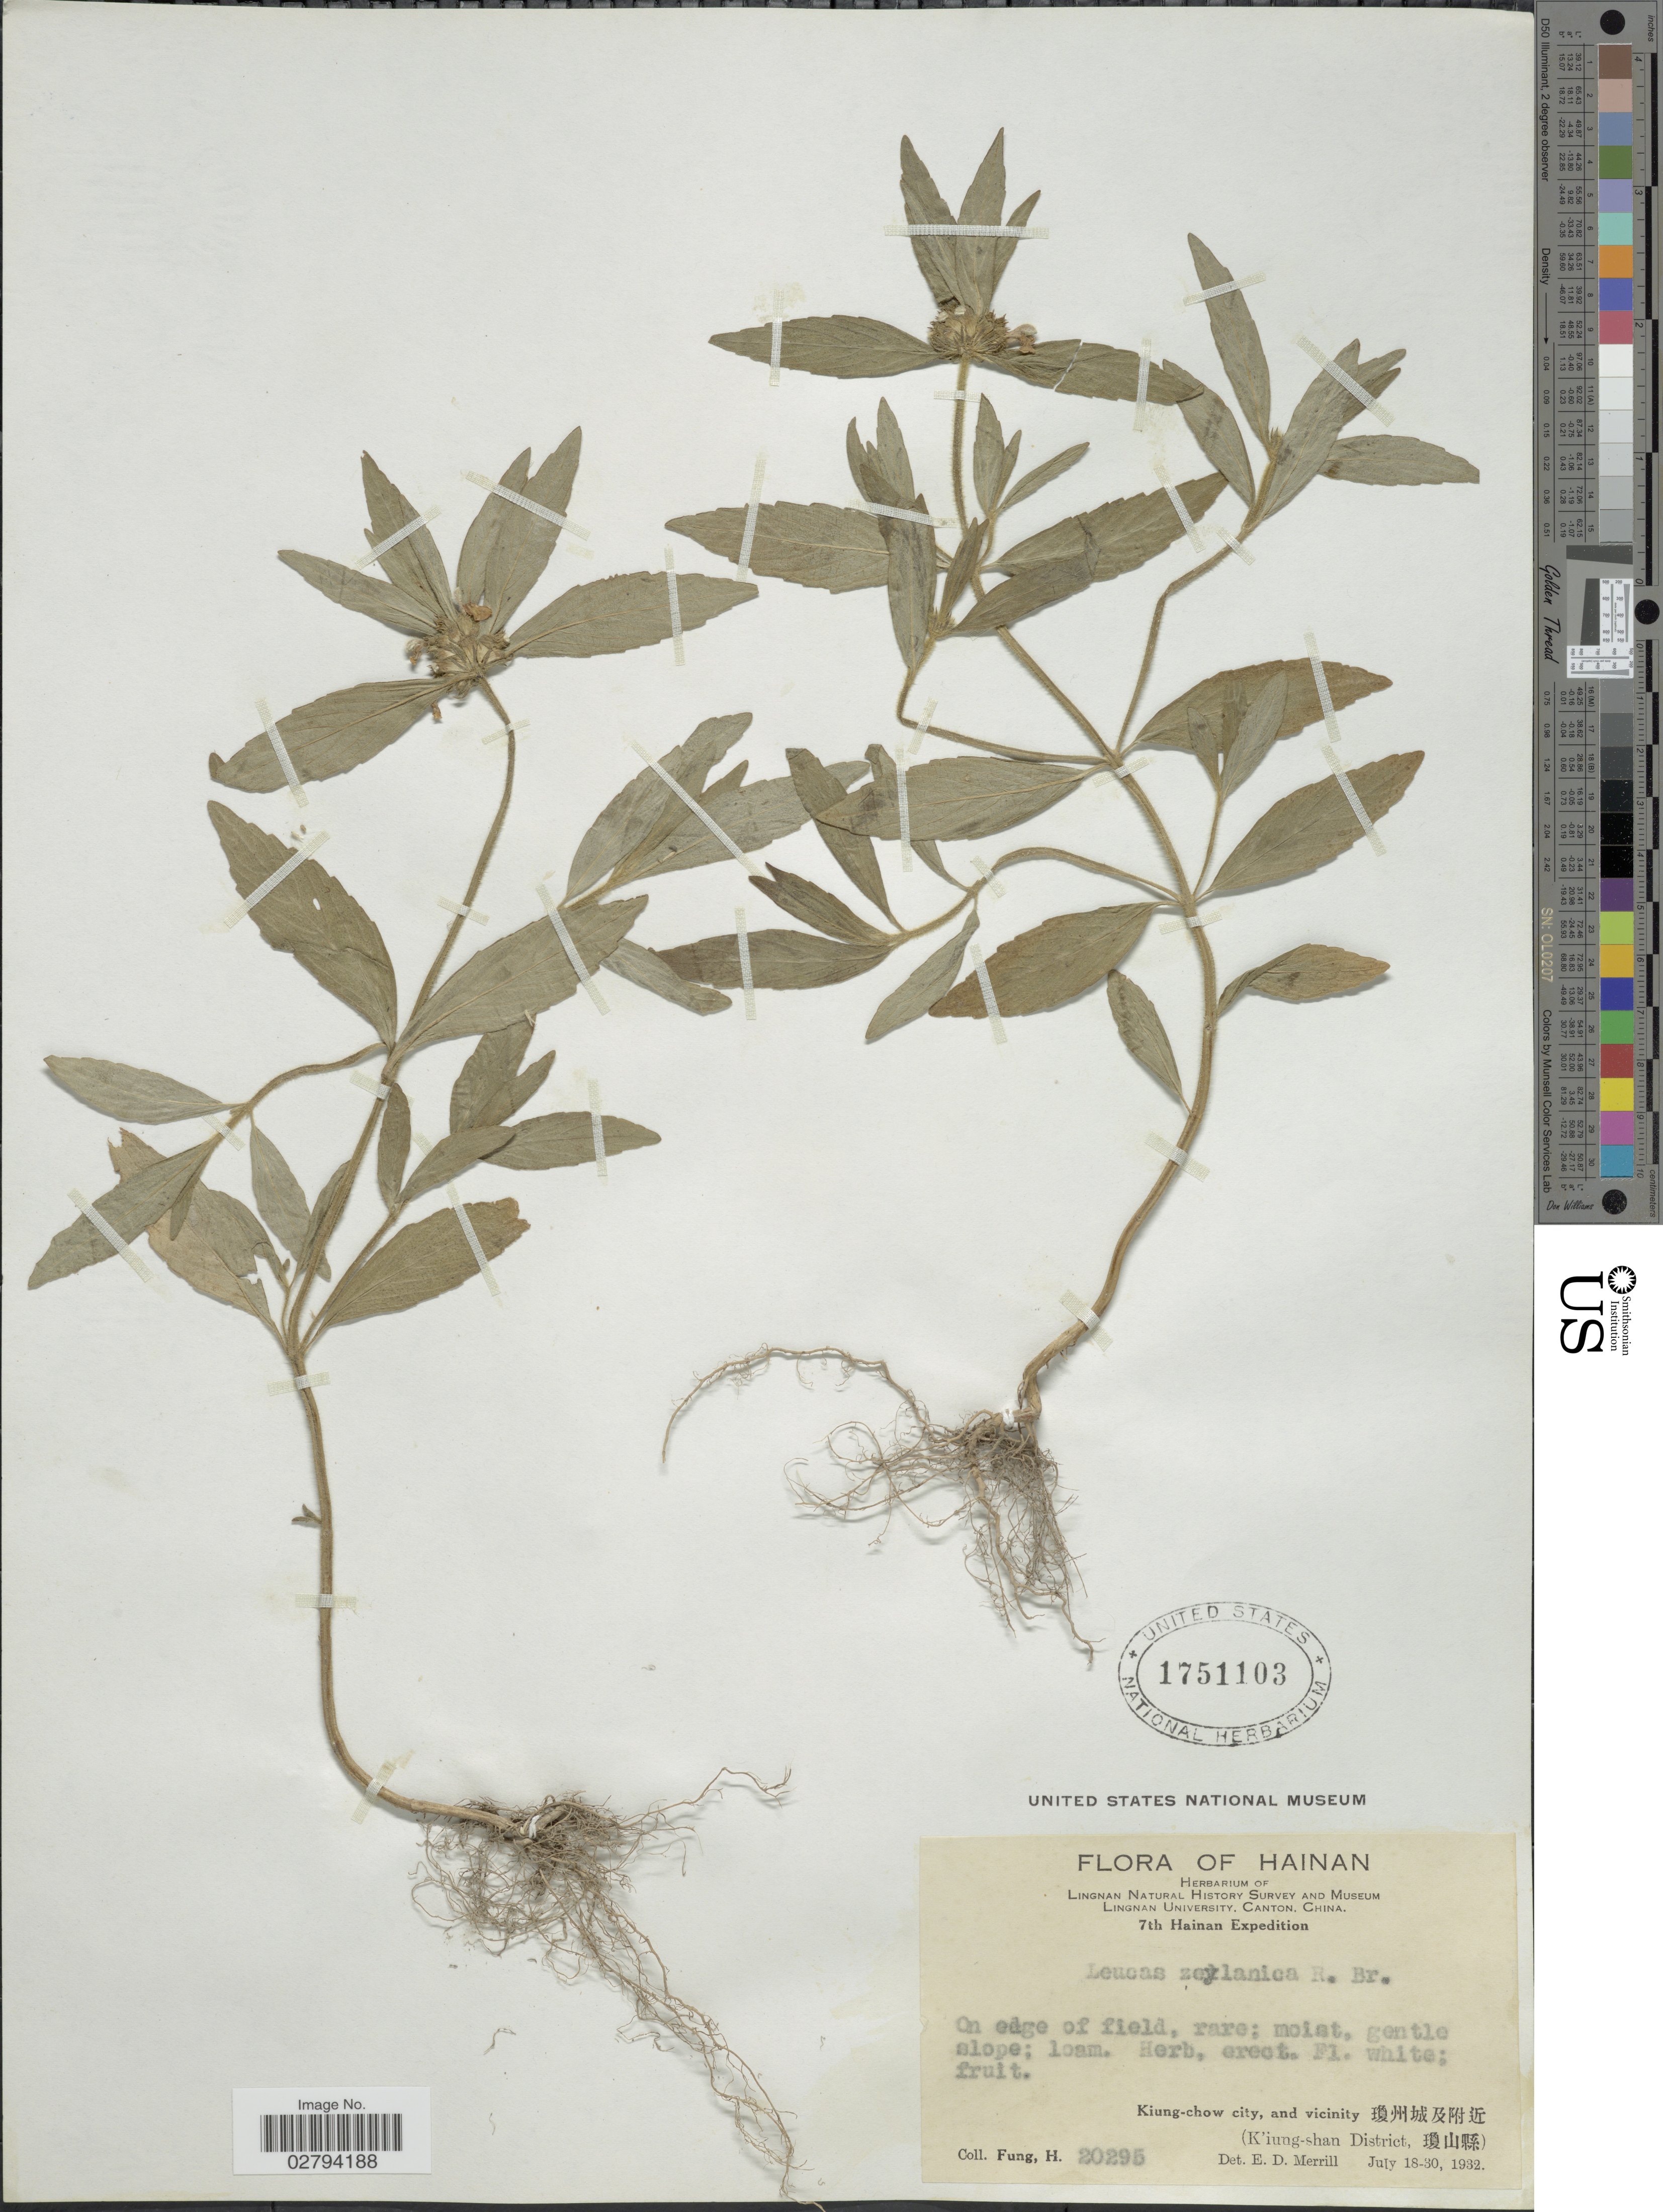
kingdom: Plantae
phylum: Tracheophyta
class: Magnoliopsida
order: Lamiales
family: Lamiaceae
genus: Leucas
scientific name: Leucas zeylanica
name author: (L.) W.T. Aiton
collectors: H. Fung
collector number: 20295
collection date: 1932-07-18/1932-07-30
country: China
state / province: Hainan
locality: Kiung-chow city, and vicinity, (K'iung-shan District)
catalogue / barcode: US 1751103